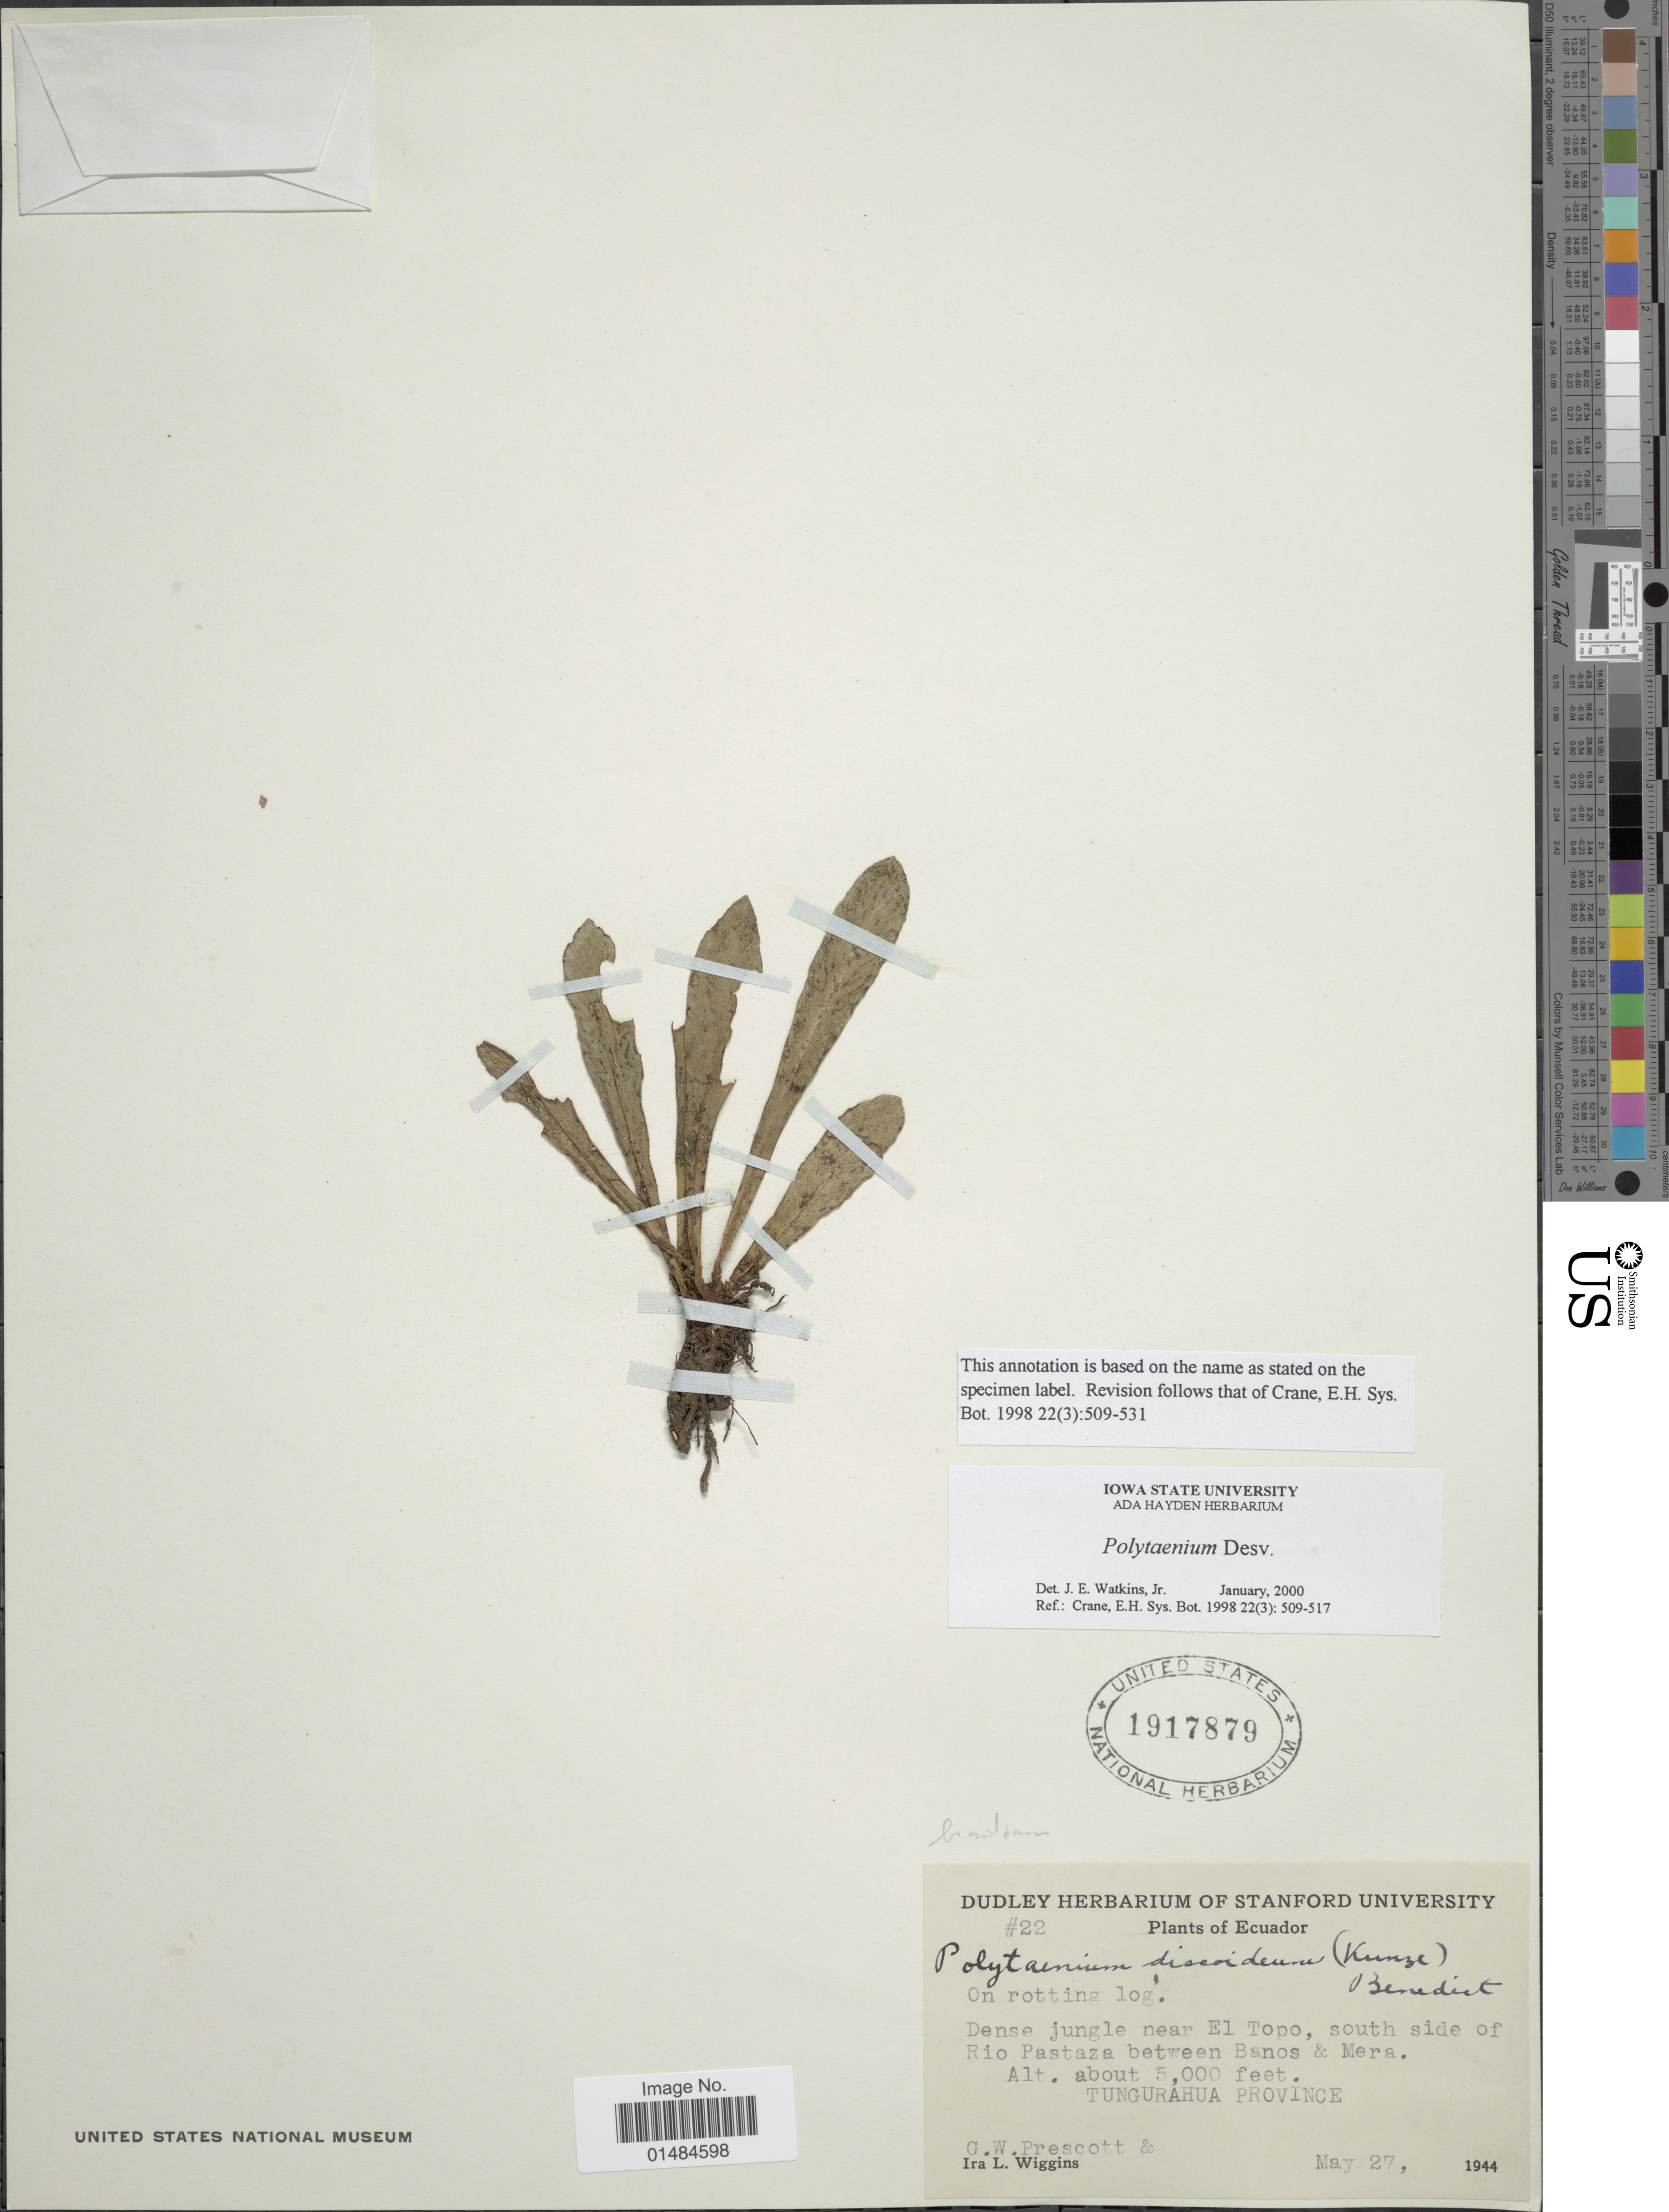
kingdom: Plantae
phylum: Tracheophyta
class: Polypodiopsida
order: Polypodiales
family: Pteridaceae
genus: Polytaenium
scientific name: Polytaenium brasilianum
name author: Benedict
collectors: G. Prescott & I. L. Wiggins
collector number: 22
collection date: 1944-05-27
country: Ecuador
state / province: Tungurahua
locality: Dense jungle near El Topo, south side of Rio Pastaza between Banos & Mera. Tungurahua Province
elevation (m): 1524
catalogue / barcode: US 1917879